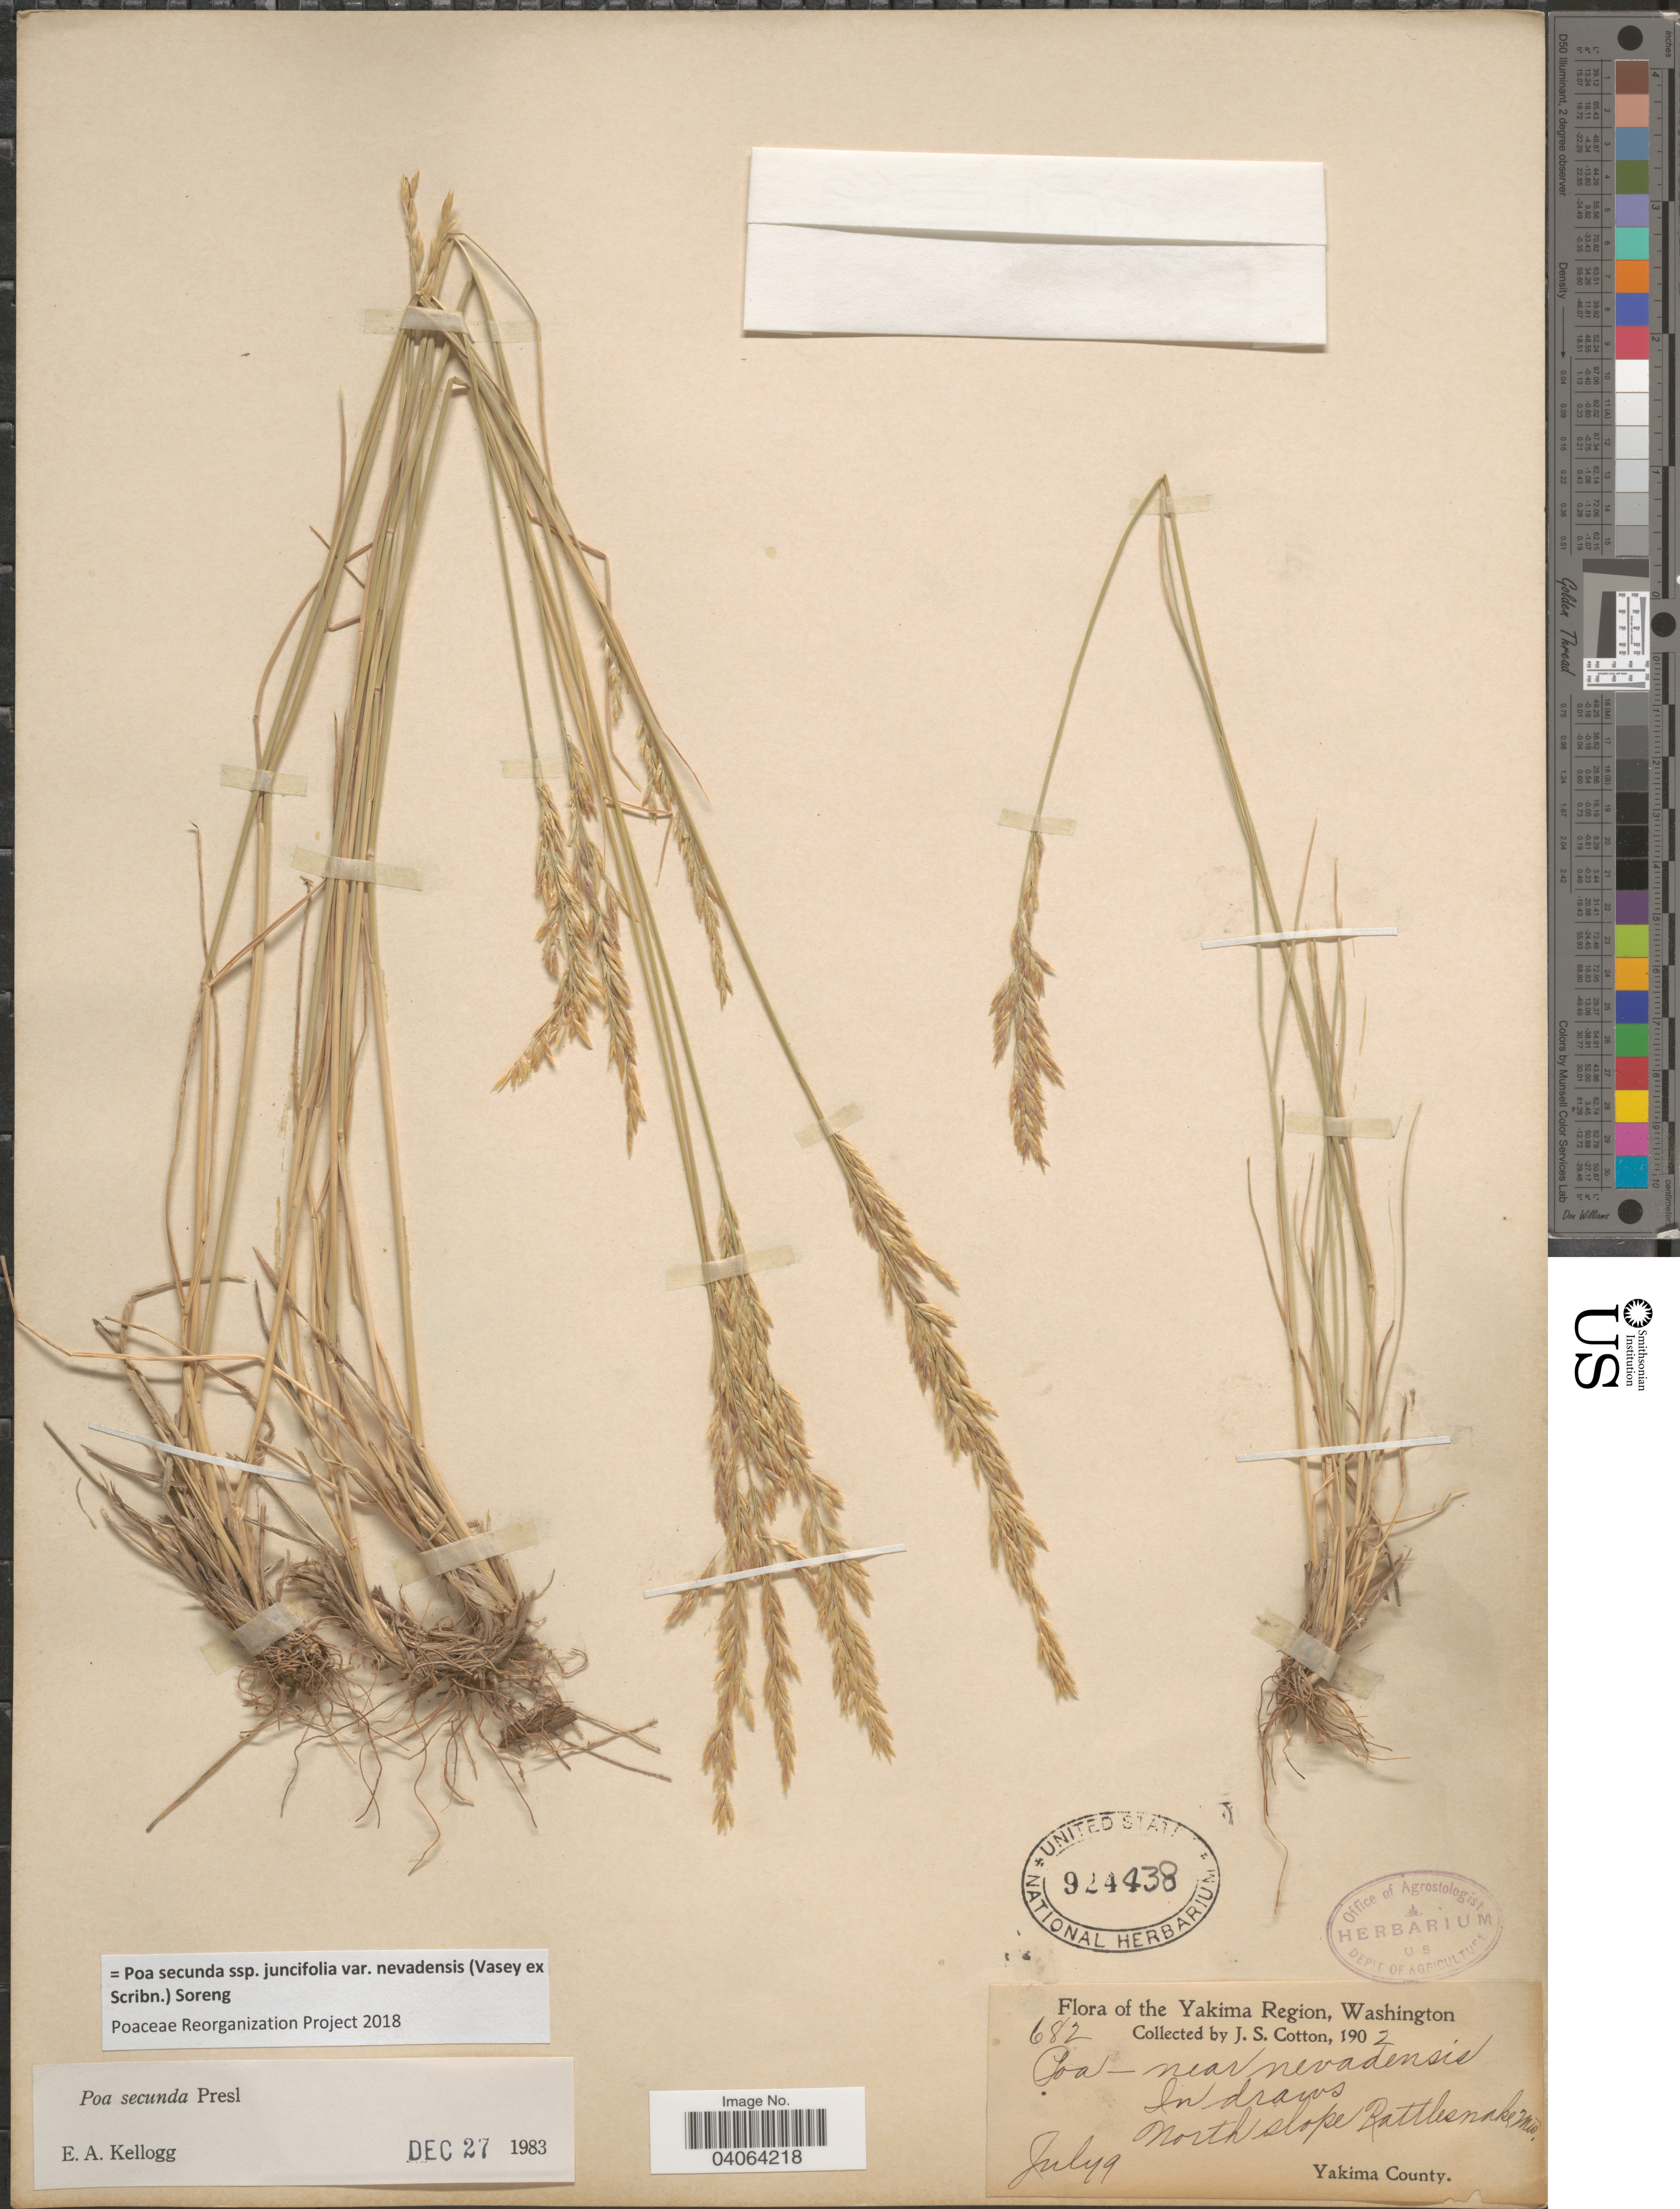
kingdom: Plantae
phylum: Tracheophyta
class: Liliopsida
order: Poales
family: Poaceae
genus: Poa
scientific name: Poa secunda subsp. juncifolia var. nevadensis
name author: (Vasey ex Scribn.) Soreng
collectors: J. S. Cotton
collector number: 682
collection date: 1902-07-09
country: United States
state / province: Washington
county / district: Yakima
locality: The Yakima Region. North slope Rattlesnake Mts. Yakima County.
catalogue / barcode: US 924438